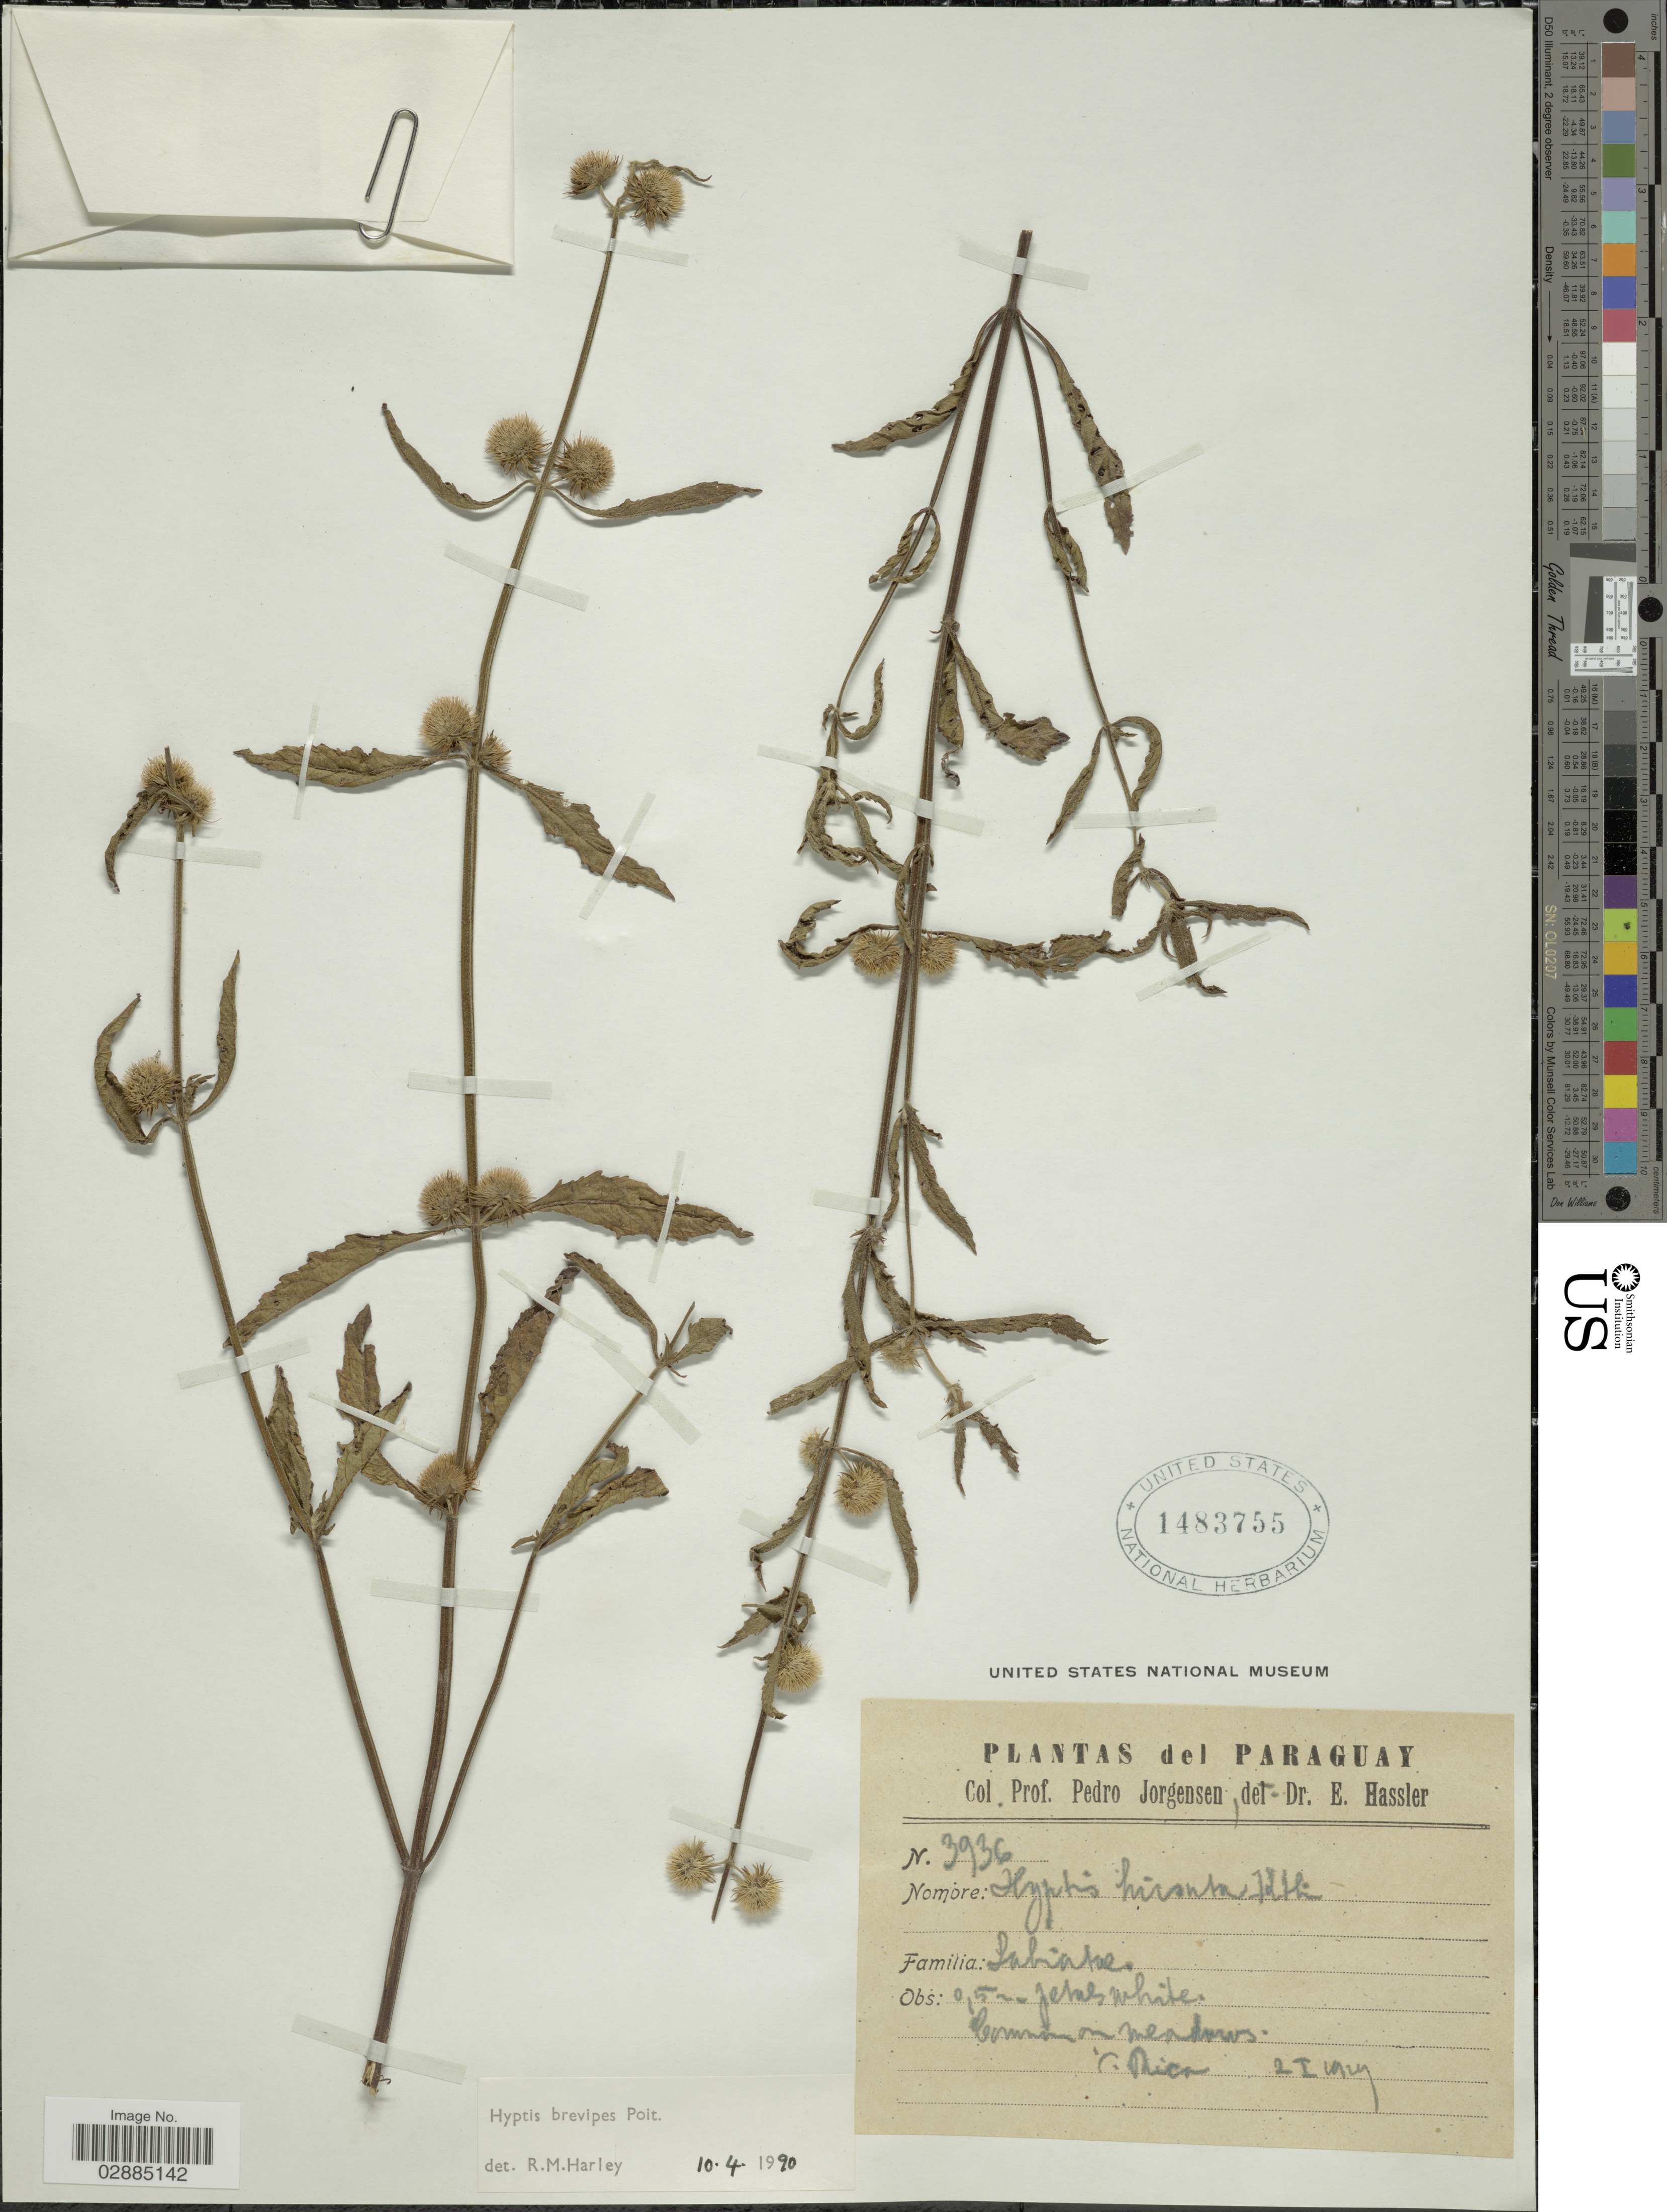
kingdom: Plantae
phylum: Tracheophyta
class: Magnoliopsida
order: Lamiales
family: Lamiaceae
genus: Hyptis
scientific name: Hyptis brevipes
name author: Poit.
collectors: P. Jörgensen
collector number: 3936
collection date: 1929-01-02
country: Paraguay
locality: V. Rica.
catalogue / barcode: US 1483755